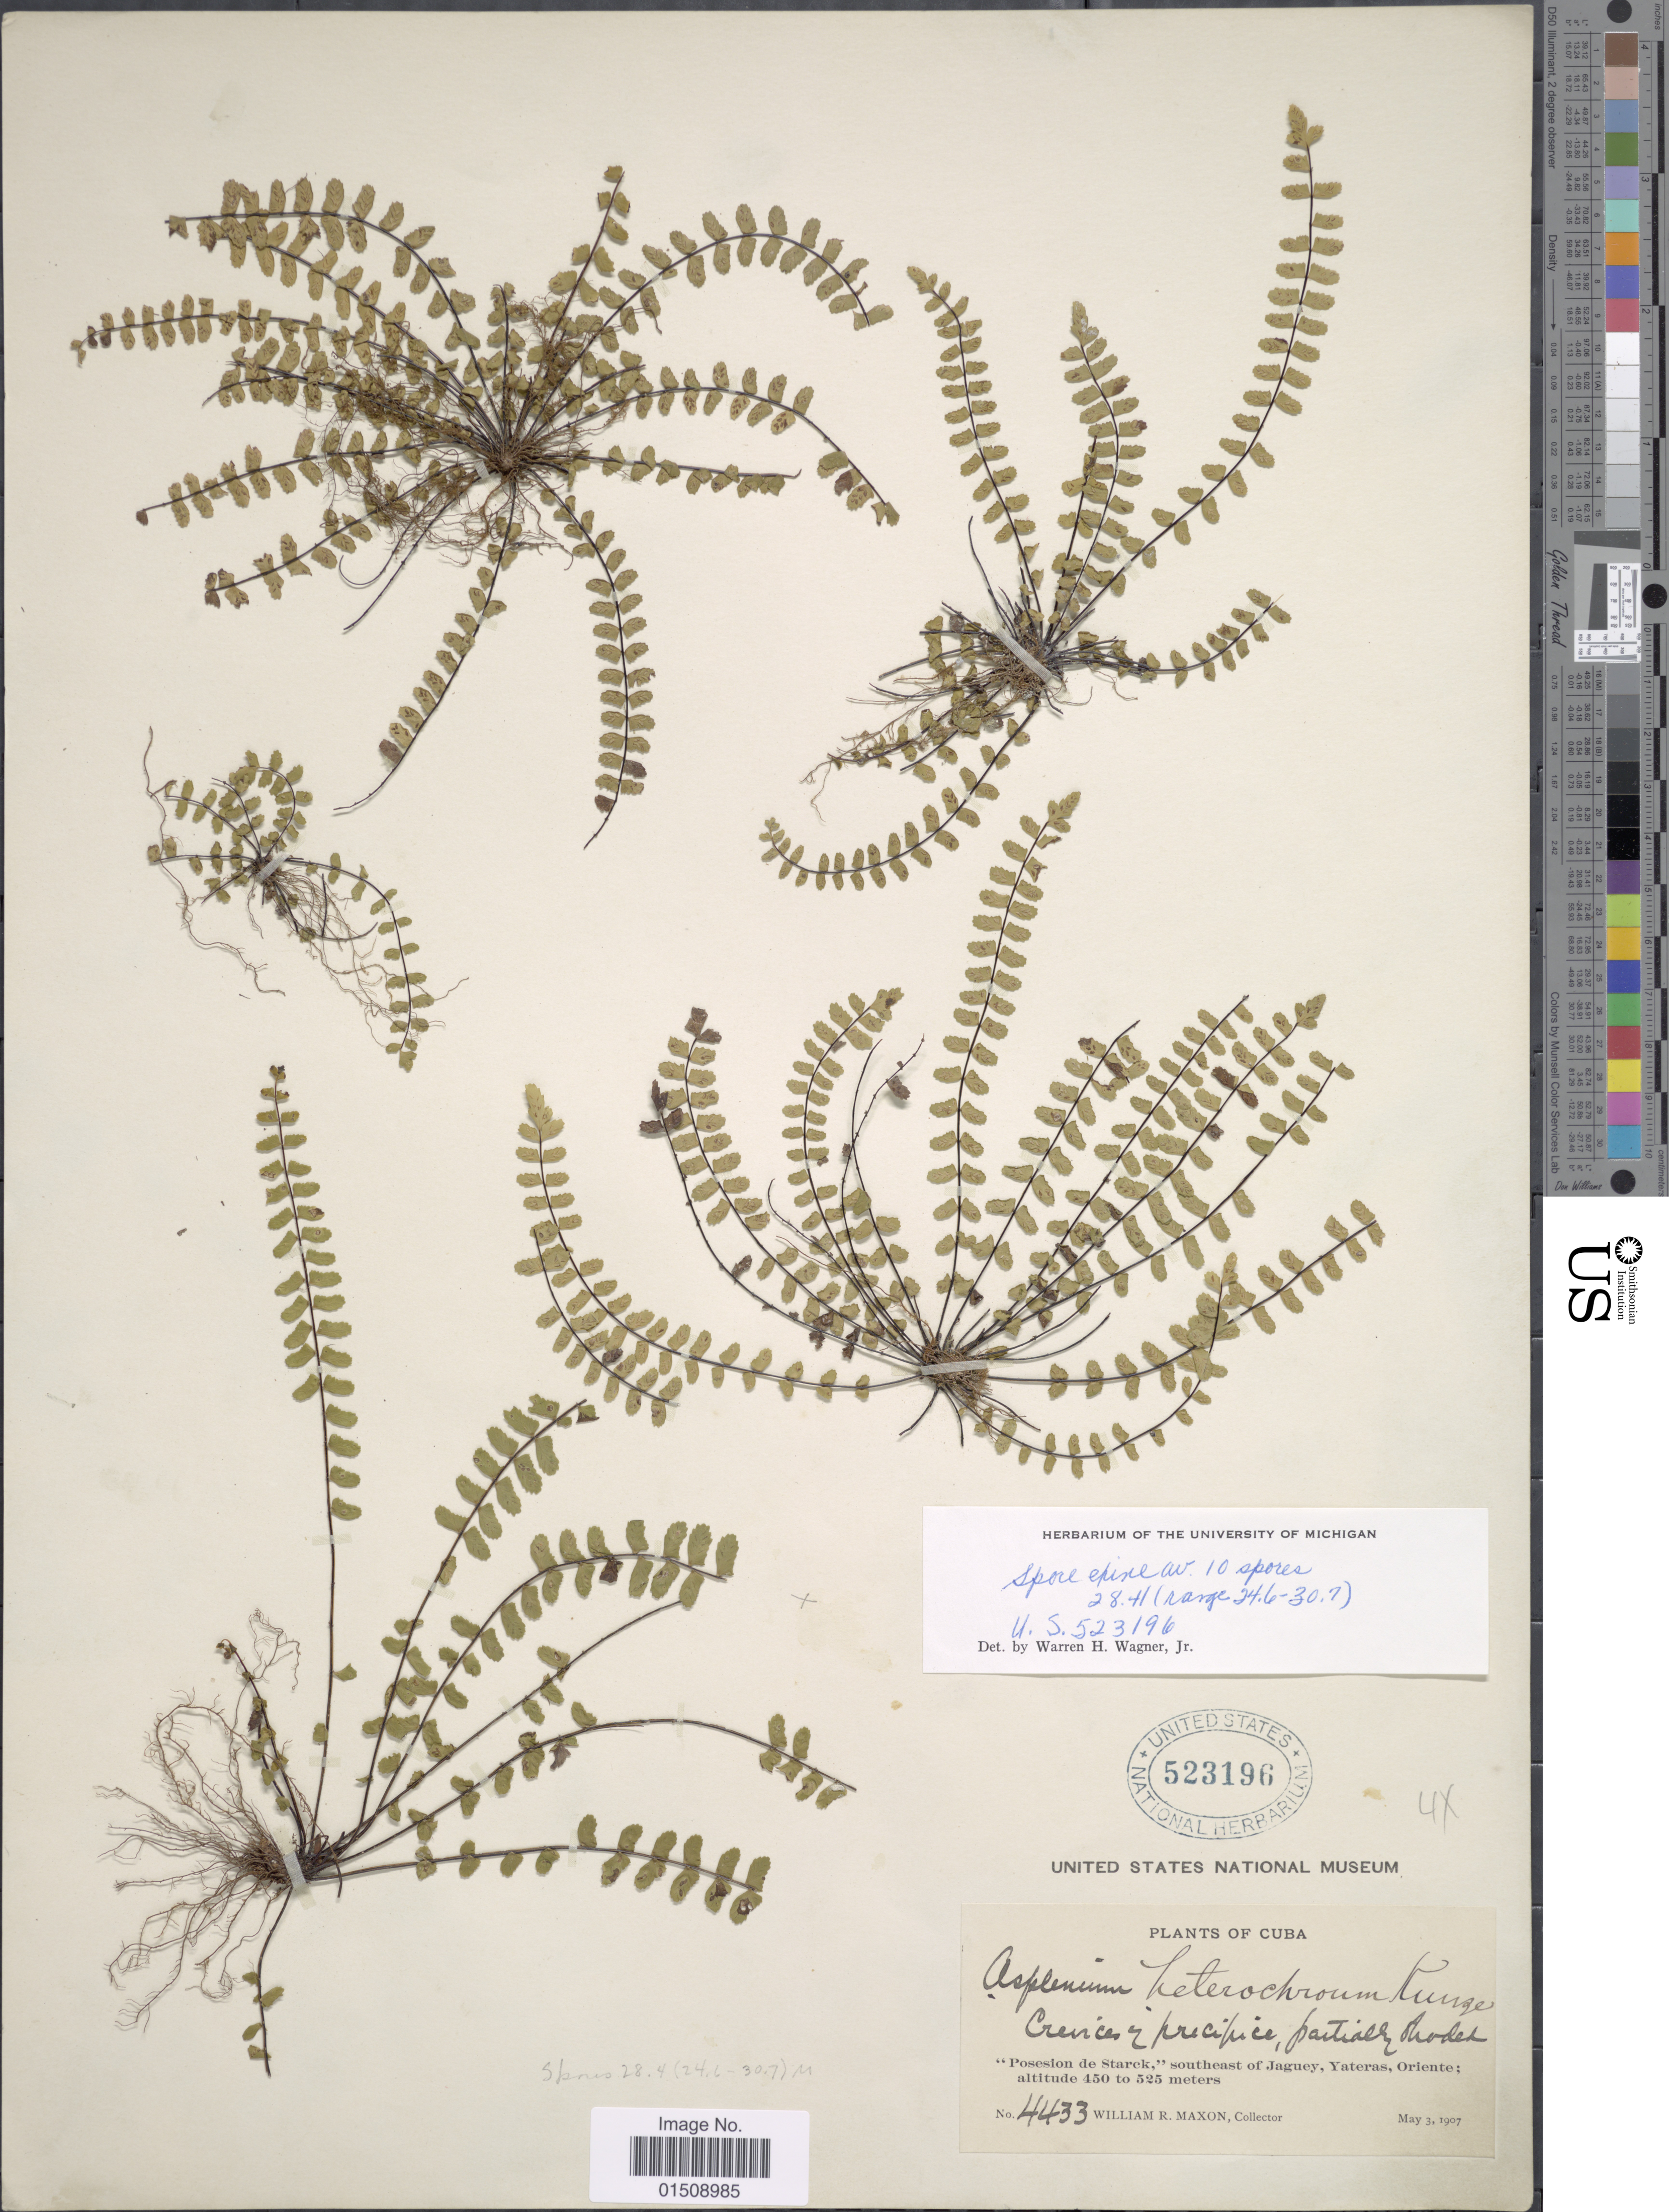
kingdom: Plantae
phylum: Tracheophyta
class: Polypodiopsida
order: Polypodiales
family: Aspleniaceae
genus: Asplenium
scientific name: Asplenium heterochroum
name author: Kunze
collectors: W. R. Maxon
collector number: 4433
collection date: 1907-05-03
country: Cuba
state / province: Oriente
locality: Posesion de Starck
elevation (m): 450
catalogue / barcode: US 523196